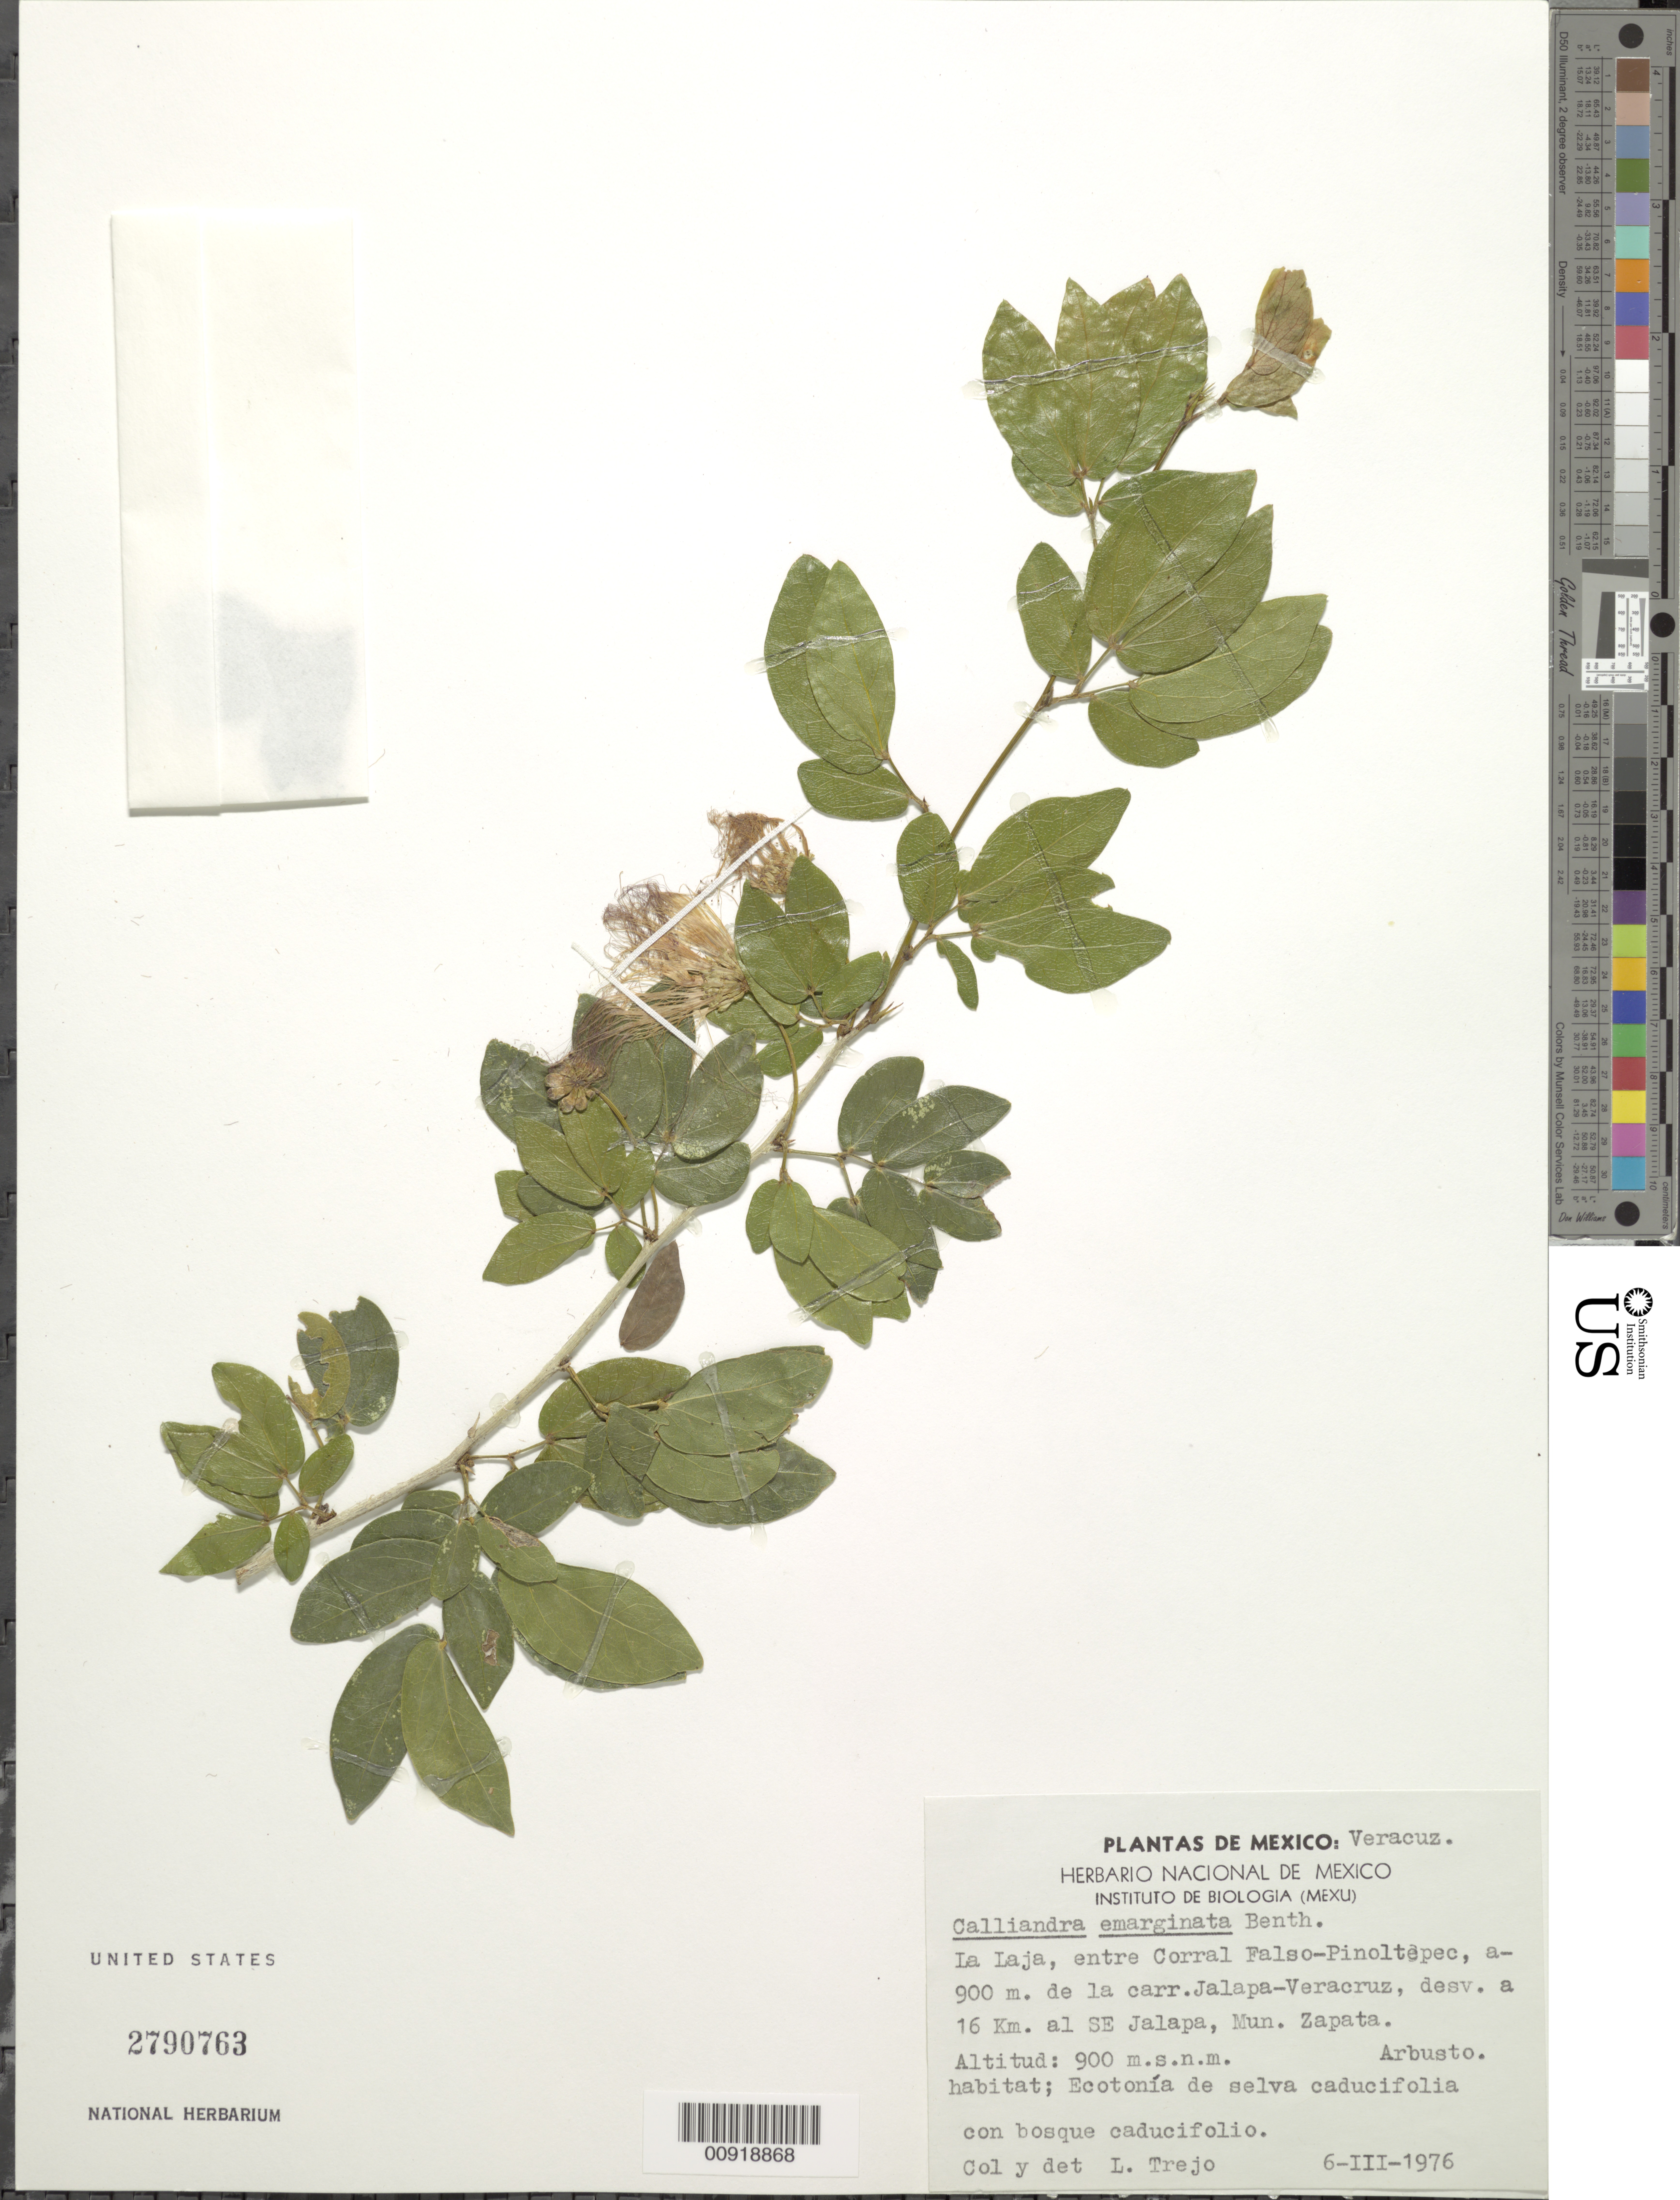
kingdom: Plantae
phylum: Tracheophyta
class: Magnoliopsida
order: Fabales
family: Fabaceae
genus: Calliandra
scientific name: Calliandra emarginata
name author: (Willd.) Benth.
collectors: L. Trejo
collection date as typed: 06 Mar 1976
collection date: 1976-03-06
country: Mexico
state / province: Veracruz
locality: La Laja, entre Corral Falso - Pinoltepec, a 900 m. de la carretera Jalapa - Veracruz, desv. a 16 km. al SE Jalapa, Mun. Zapata.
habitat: Ecotonía de selva caducifolia con bosque caducifolio.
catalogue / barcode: US 2790763